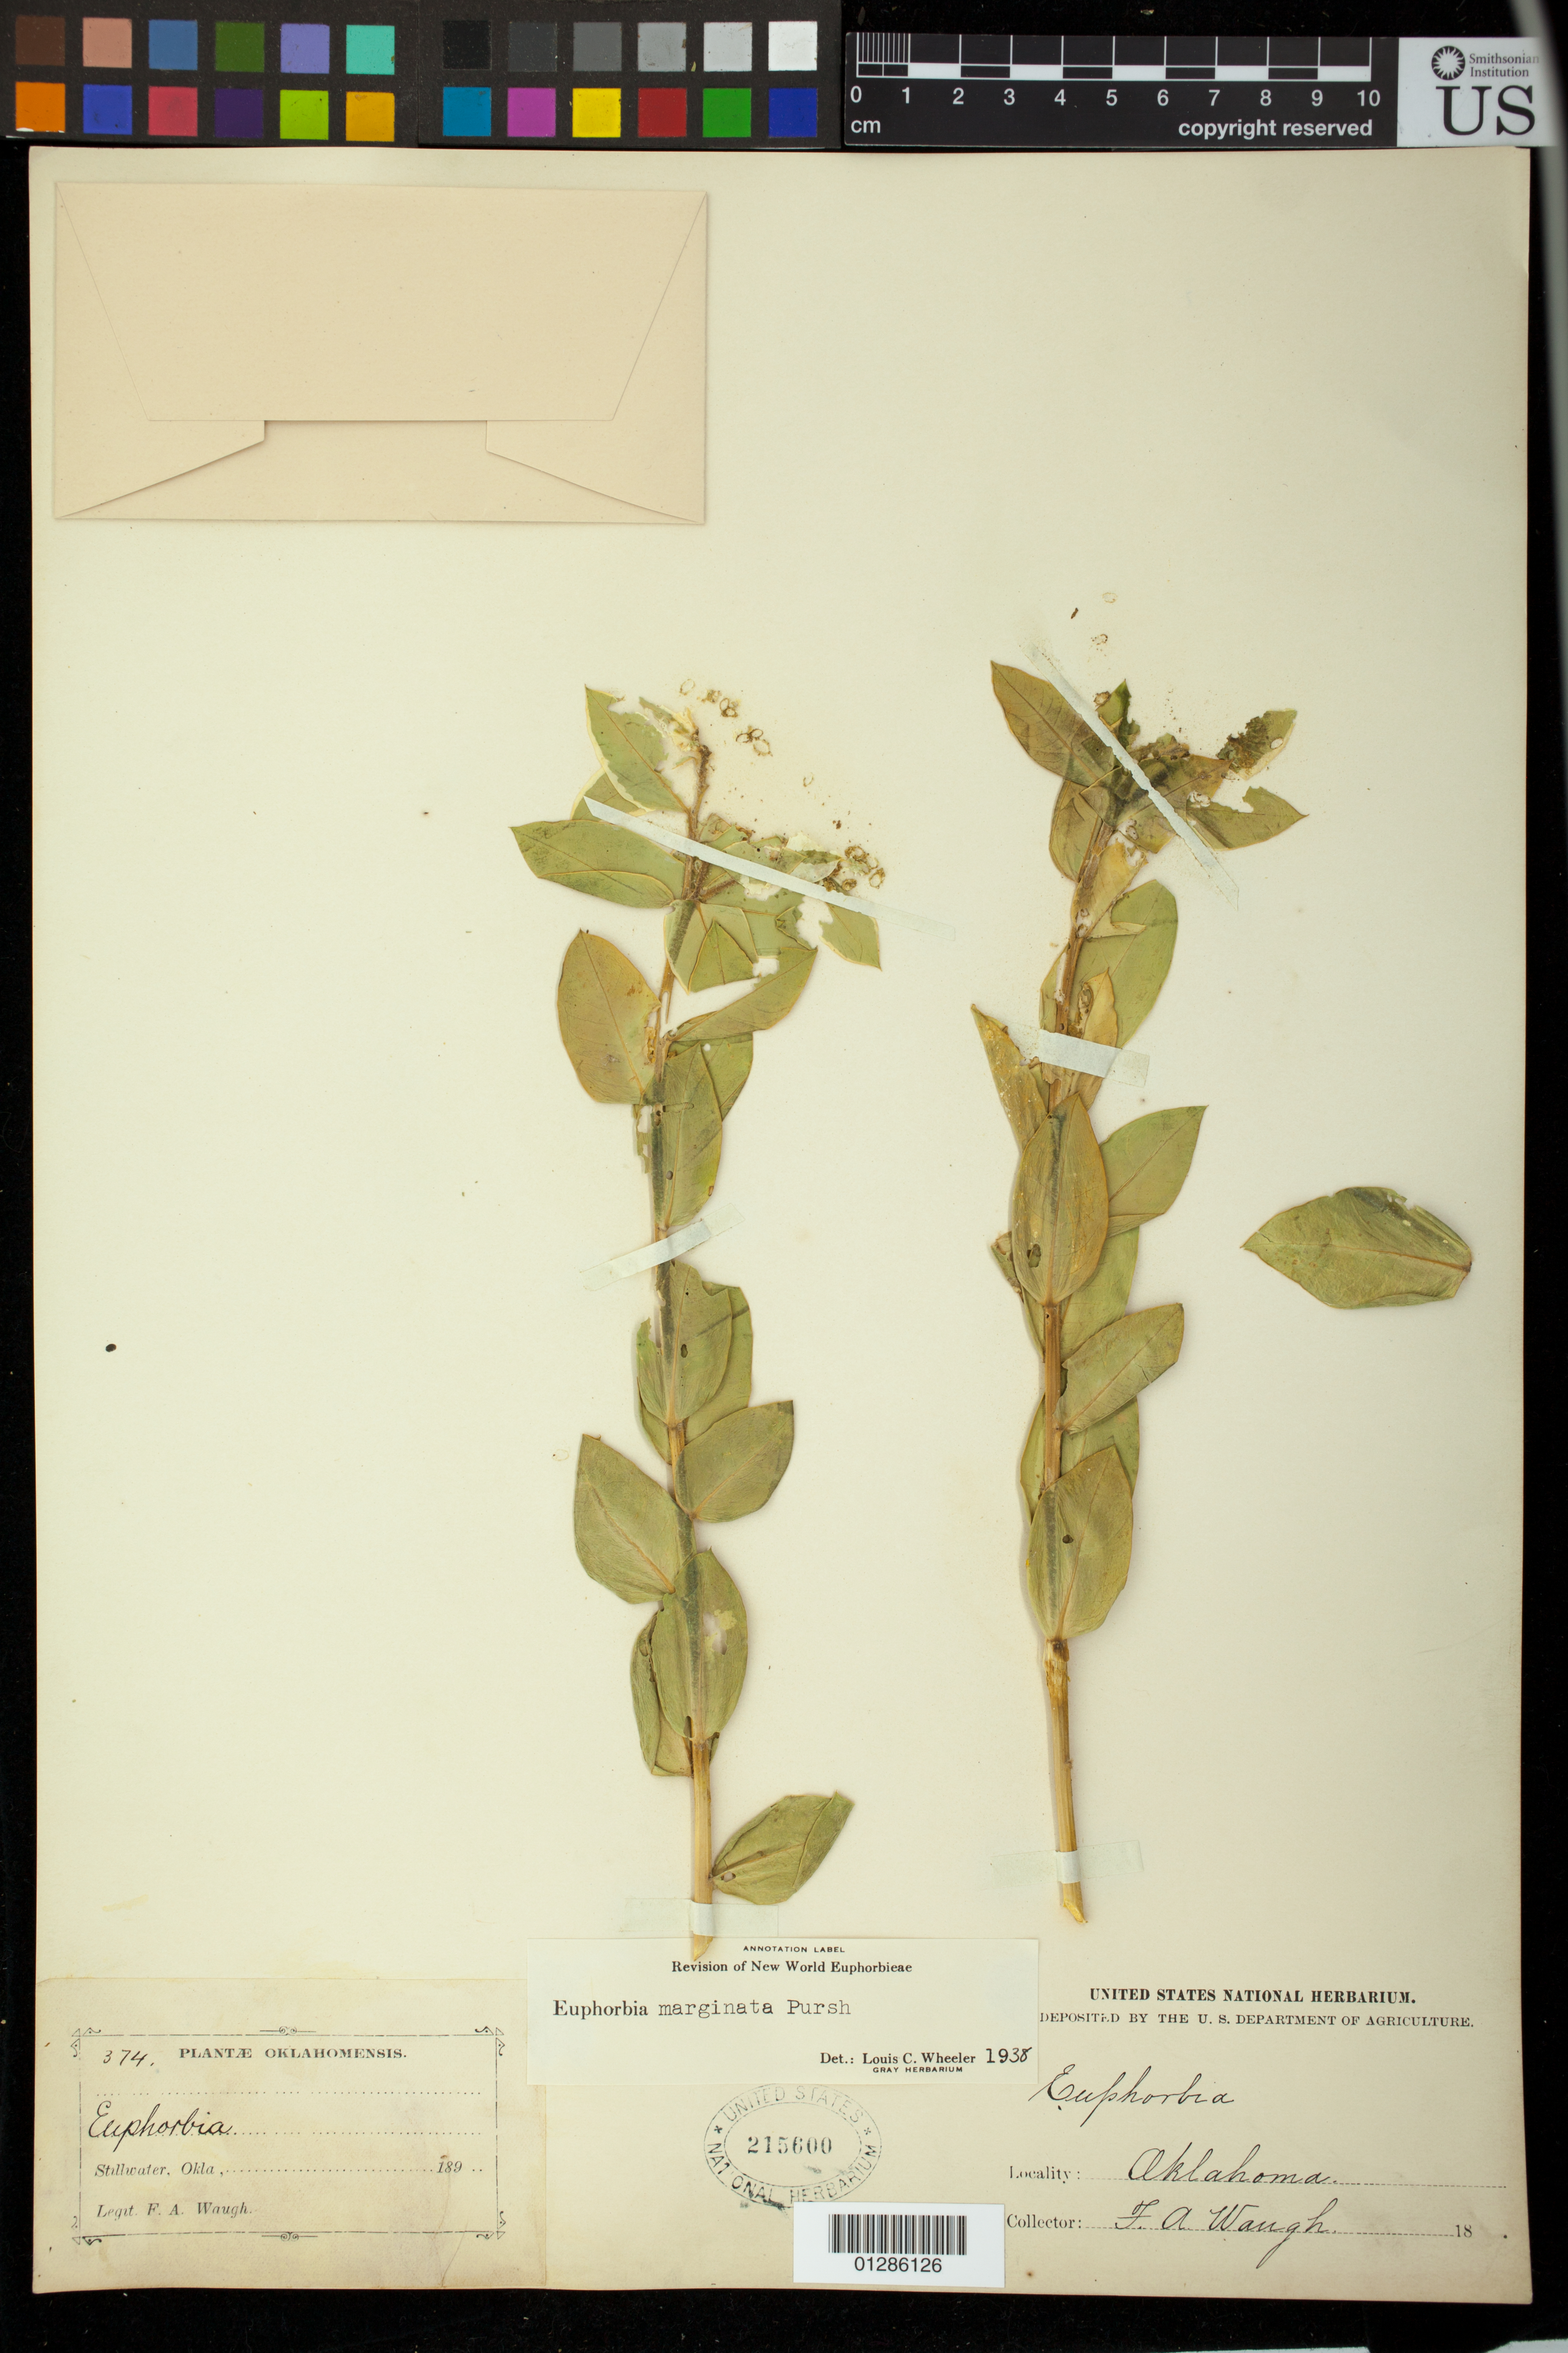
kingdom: Plantae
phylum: Tracheophyta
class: Magnoliopsida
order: Malpighiales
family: Euphorbiaceae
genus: Euphorbia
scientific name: Euphorbia marginata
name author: Pursh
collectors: F. Waugh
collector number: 374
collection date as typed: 189-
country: United States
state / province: Oklahoma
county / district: Payne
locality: Stillwater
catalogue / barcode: US 215600